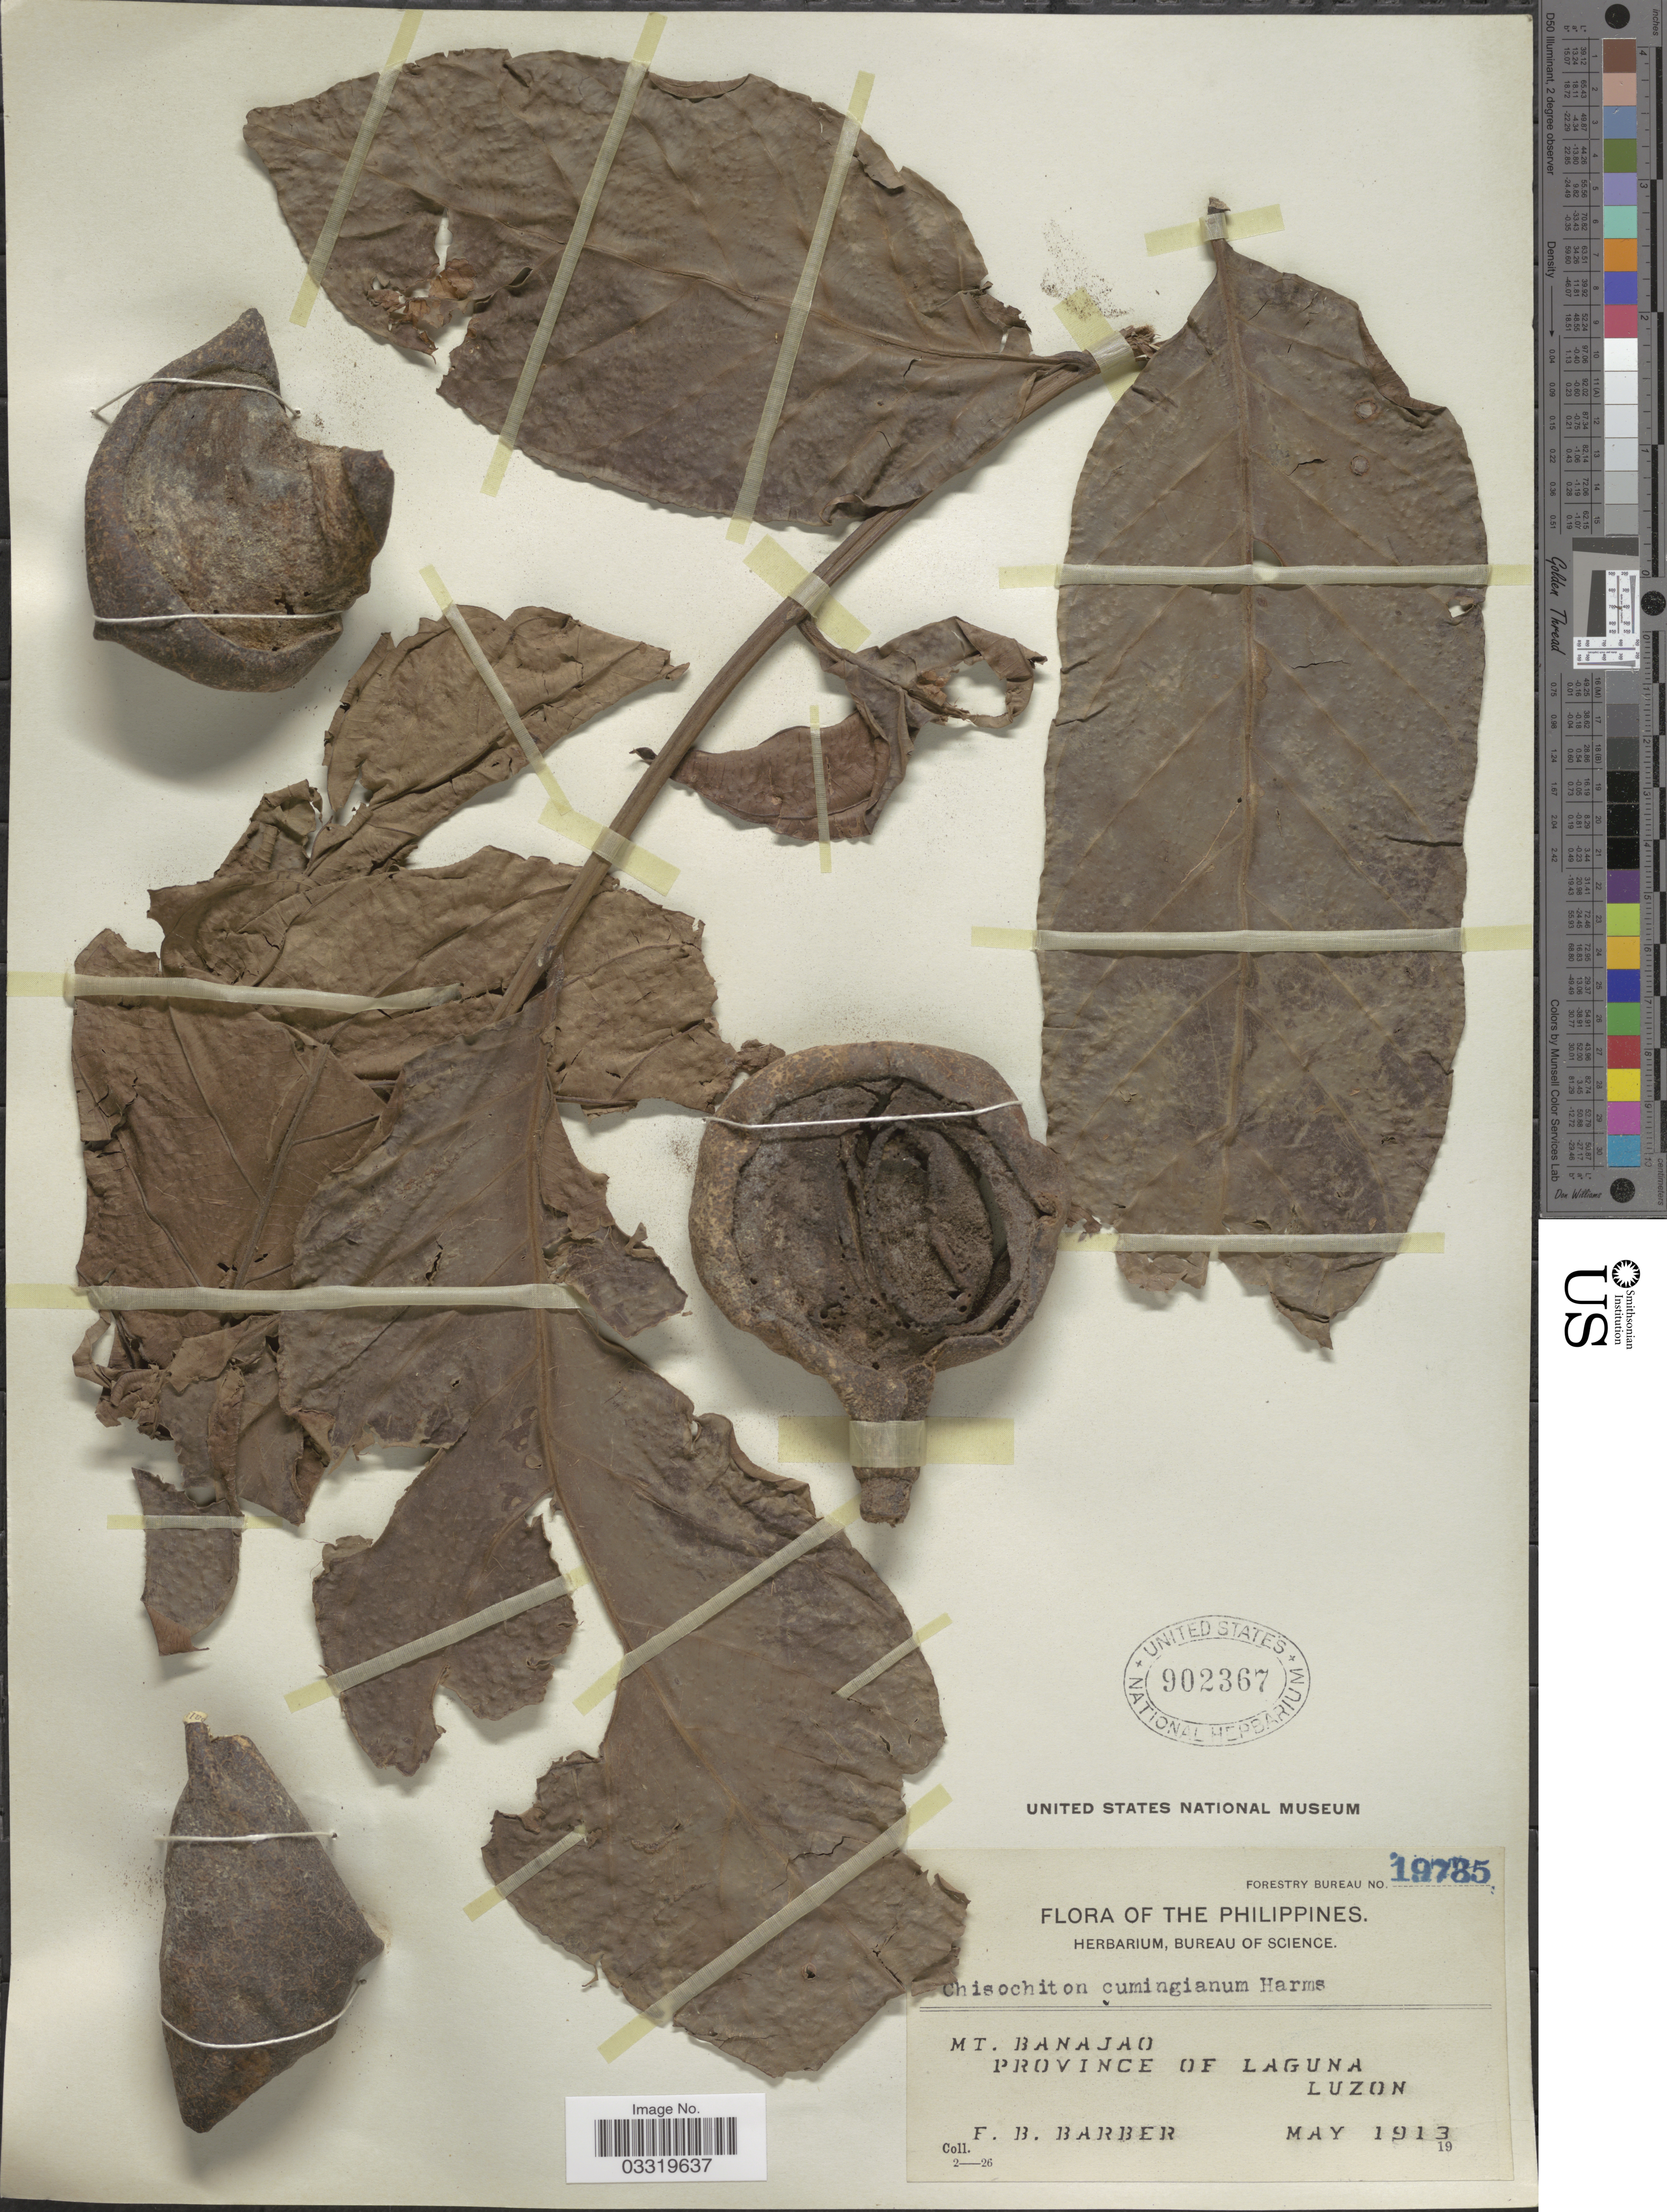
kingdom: Plantae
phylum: Tracheophyta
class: Magnoliopsida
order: Sapindales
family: Meliaceae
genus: Chisocheton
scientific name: Chisocheton cumingianus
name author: (C. DC.) Harms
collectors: F. Barber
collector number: Forestry Bureau 19785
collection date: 1913-05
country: Philippines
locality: Mt. Banajao. Province of Laguna. Luzon.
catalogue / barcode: US 902367